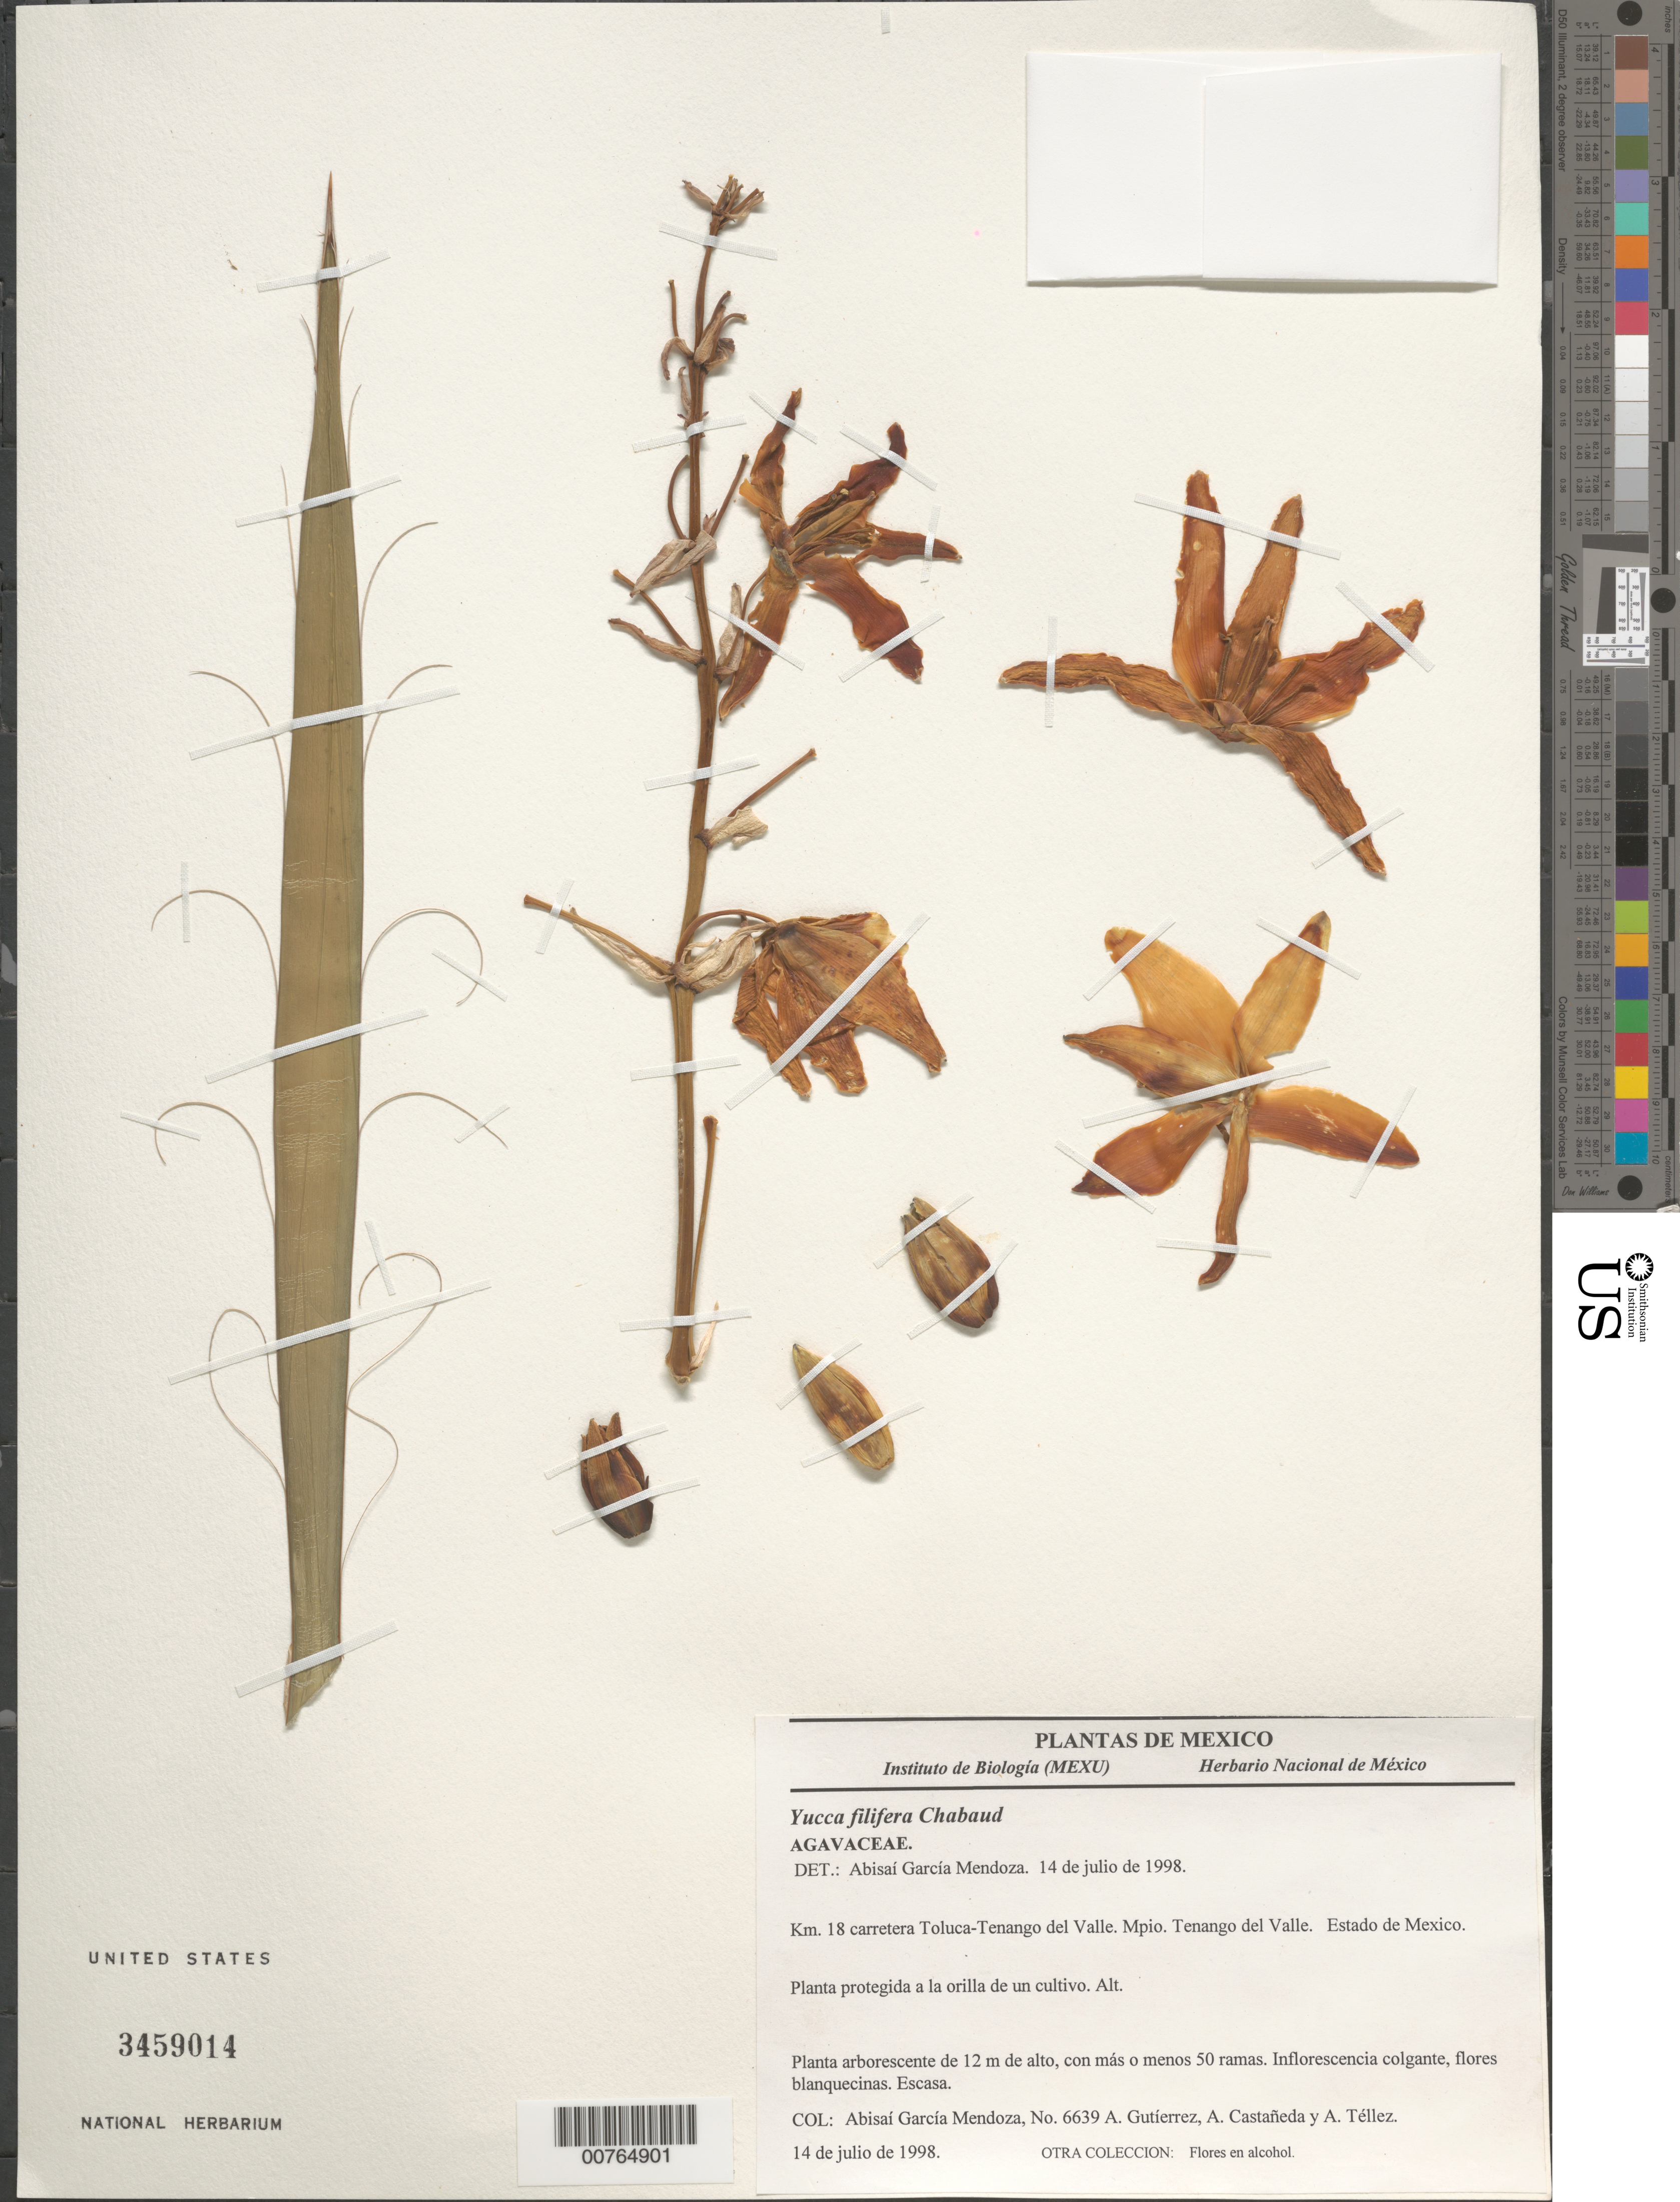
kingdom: Plantae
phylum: Tracheophyta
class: Liliopsida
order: Asparagales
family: Asparagaceae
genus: Yucca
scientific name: Yucca filifera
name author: Chabaud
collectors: A. García-Mendoza, A. Gutierrez, A. Castañeda & A. Tallez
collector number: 6639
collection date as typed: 14 Jul 1998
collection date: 1998-07-14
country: Mexico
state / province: México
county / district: Tenango del Valle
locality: Toluca.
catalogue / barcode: US 3459014